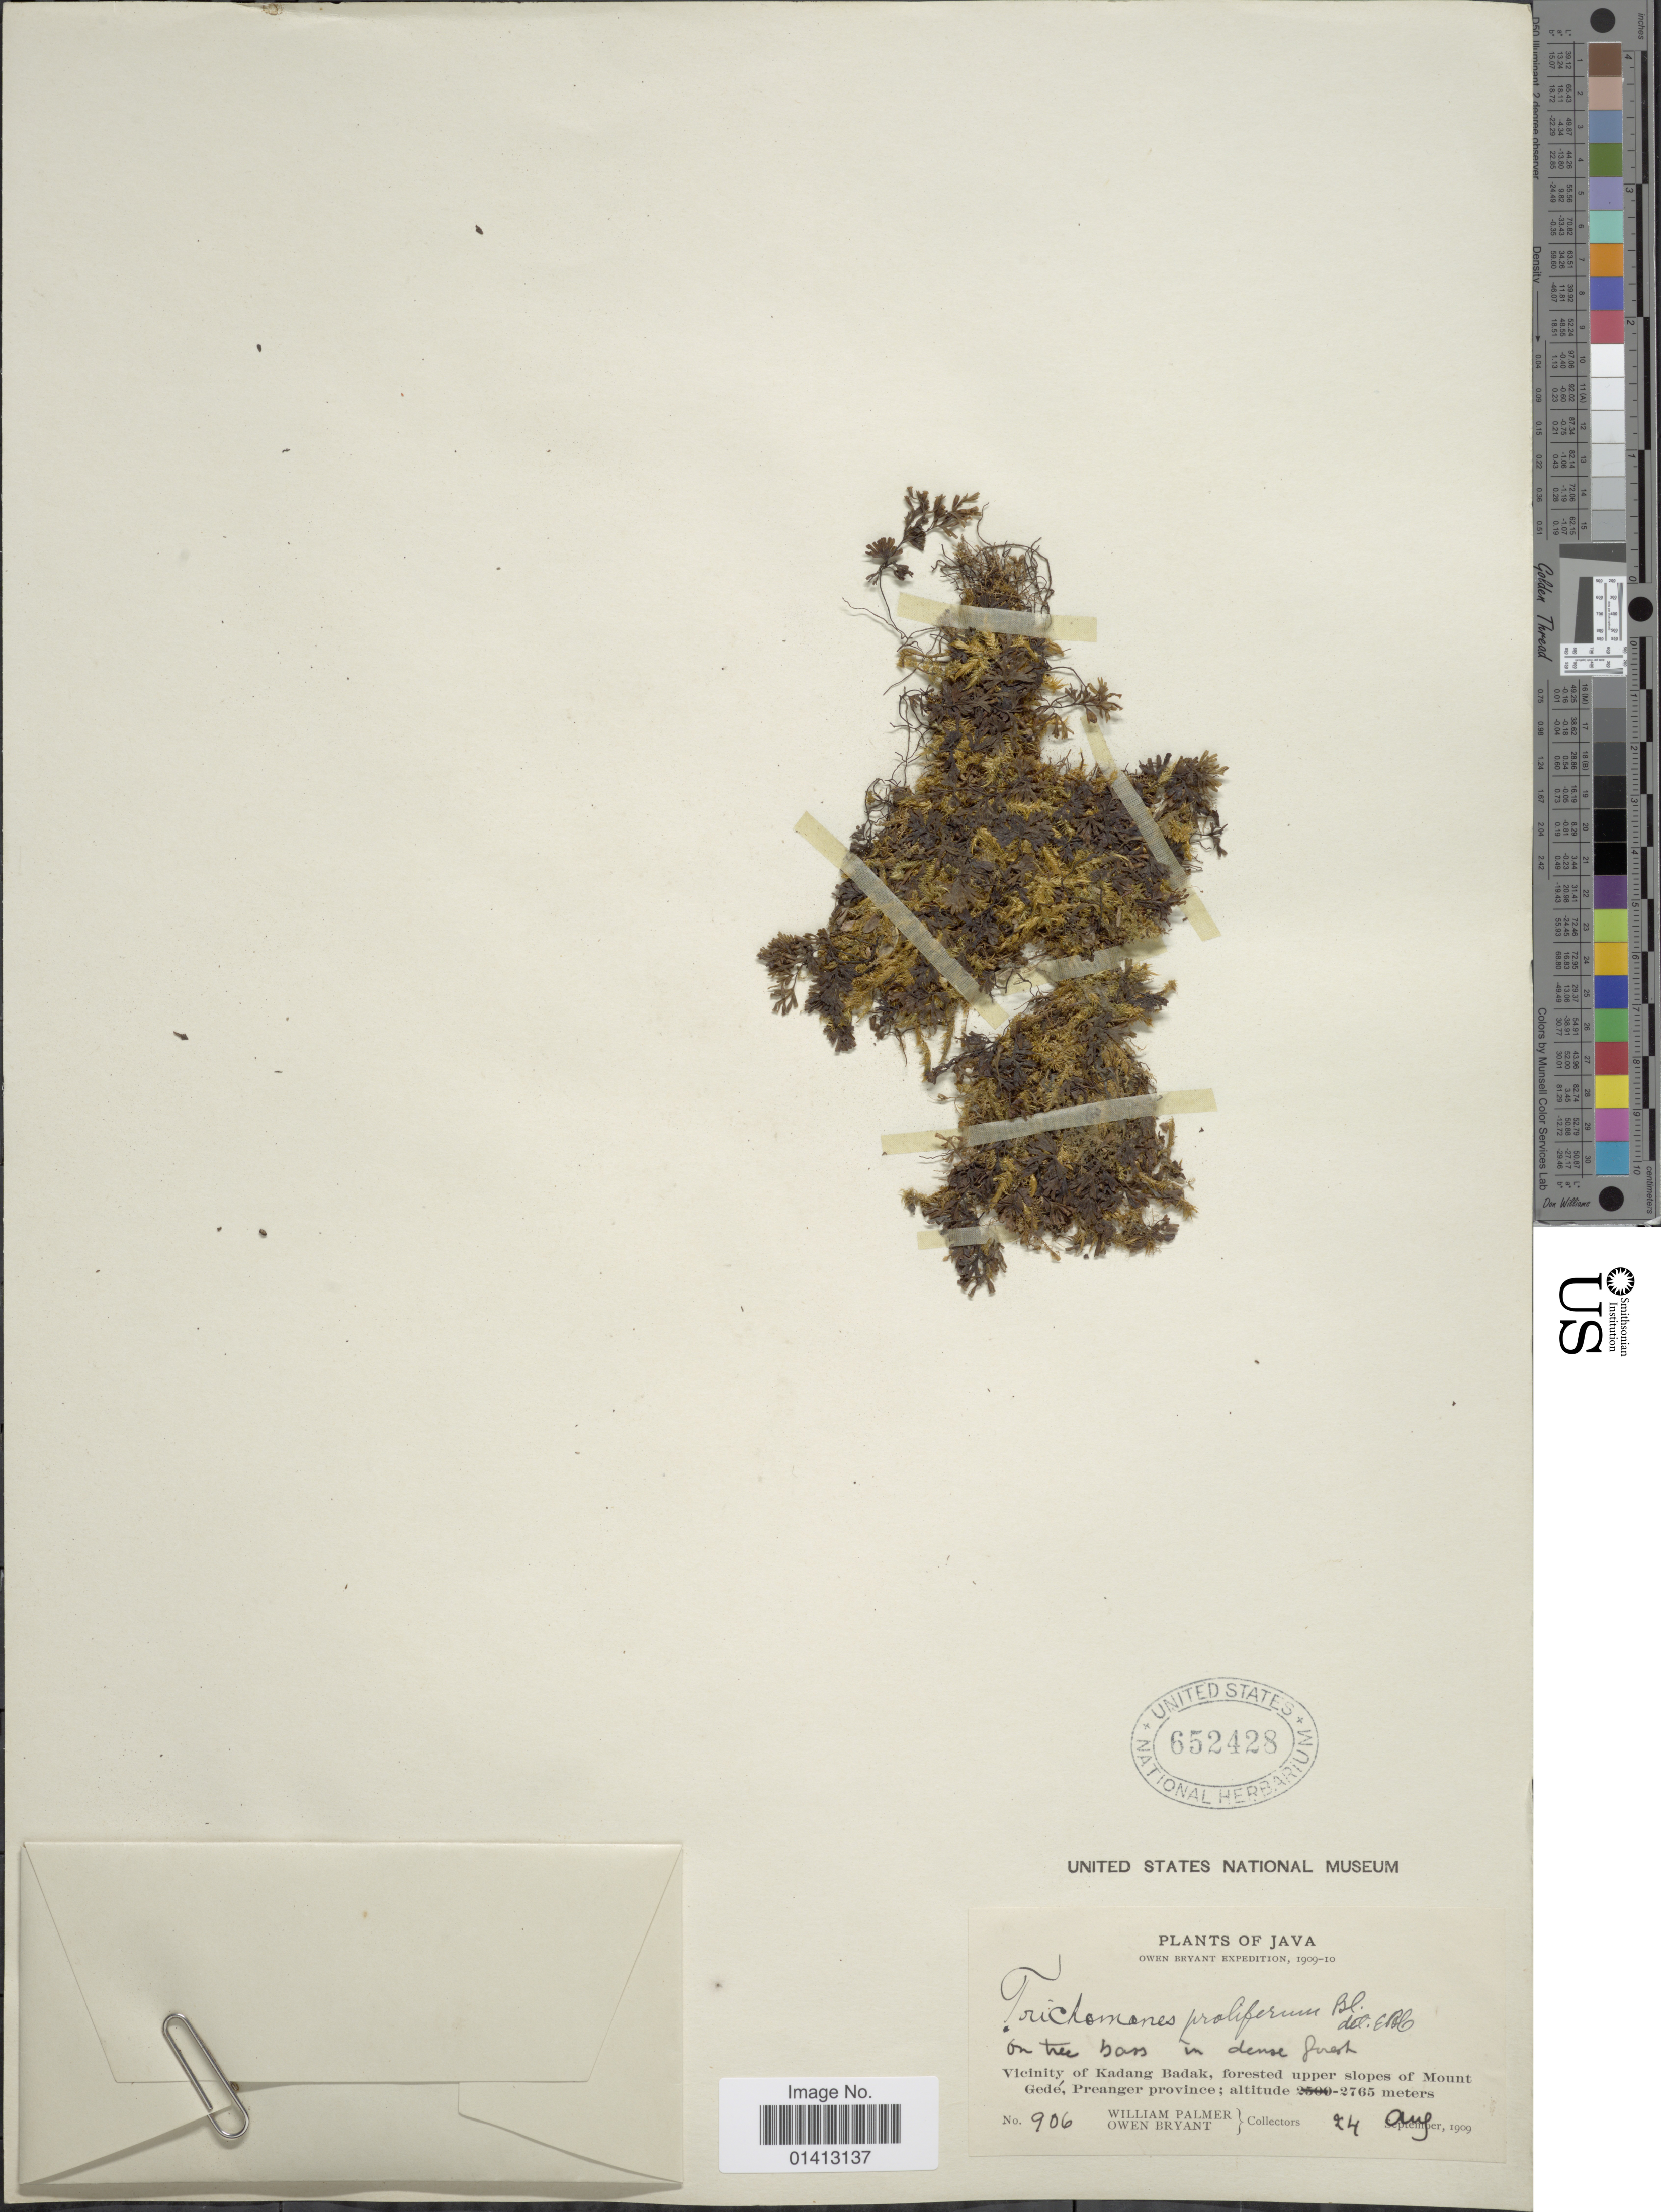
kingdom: Plantae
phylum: Tracheophyta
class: Polypodiopsida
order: Hymenophyllales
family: Hymenophyllaceae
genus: Crepidomanes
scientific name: Crepidomanes proliferum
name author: (Blume) Bostock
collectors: W. Palmer & O. Bryant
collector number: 906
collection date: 1909-08-24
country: Indonesia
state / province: Java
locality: Vicinity of Kadang Badak, forested upper slopes of Mount Gedé, Preanger province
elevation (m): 2765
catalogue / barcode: US 652428